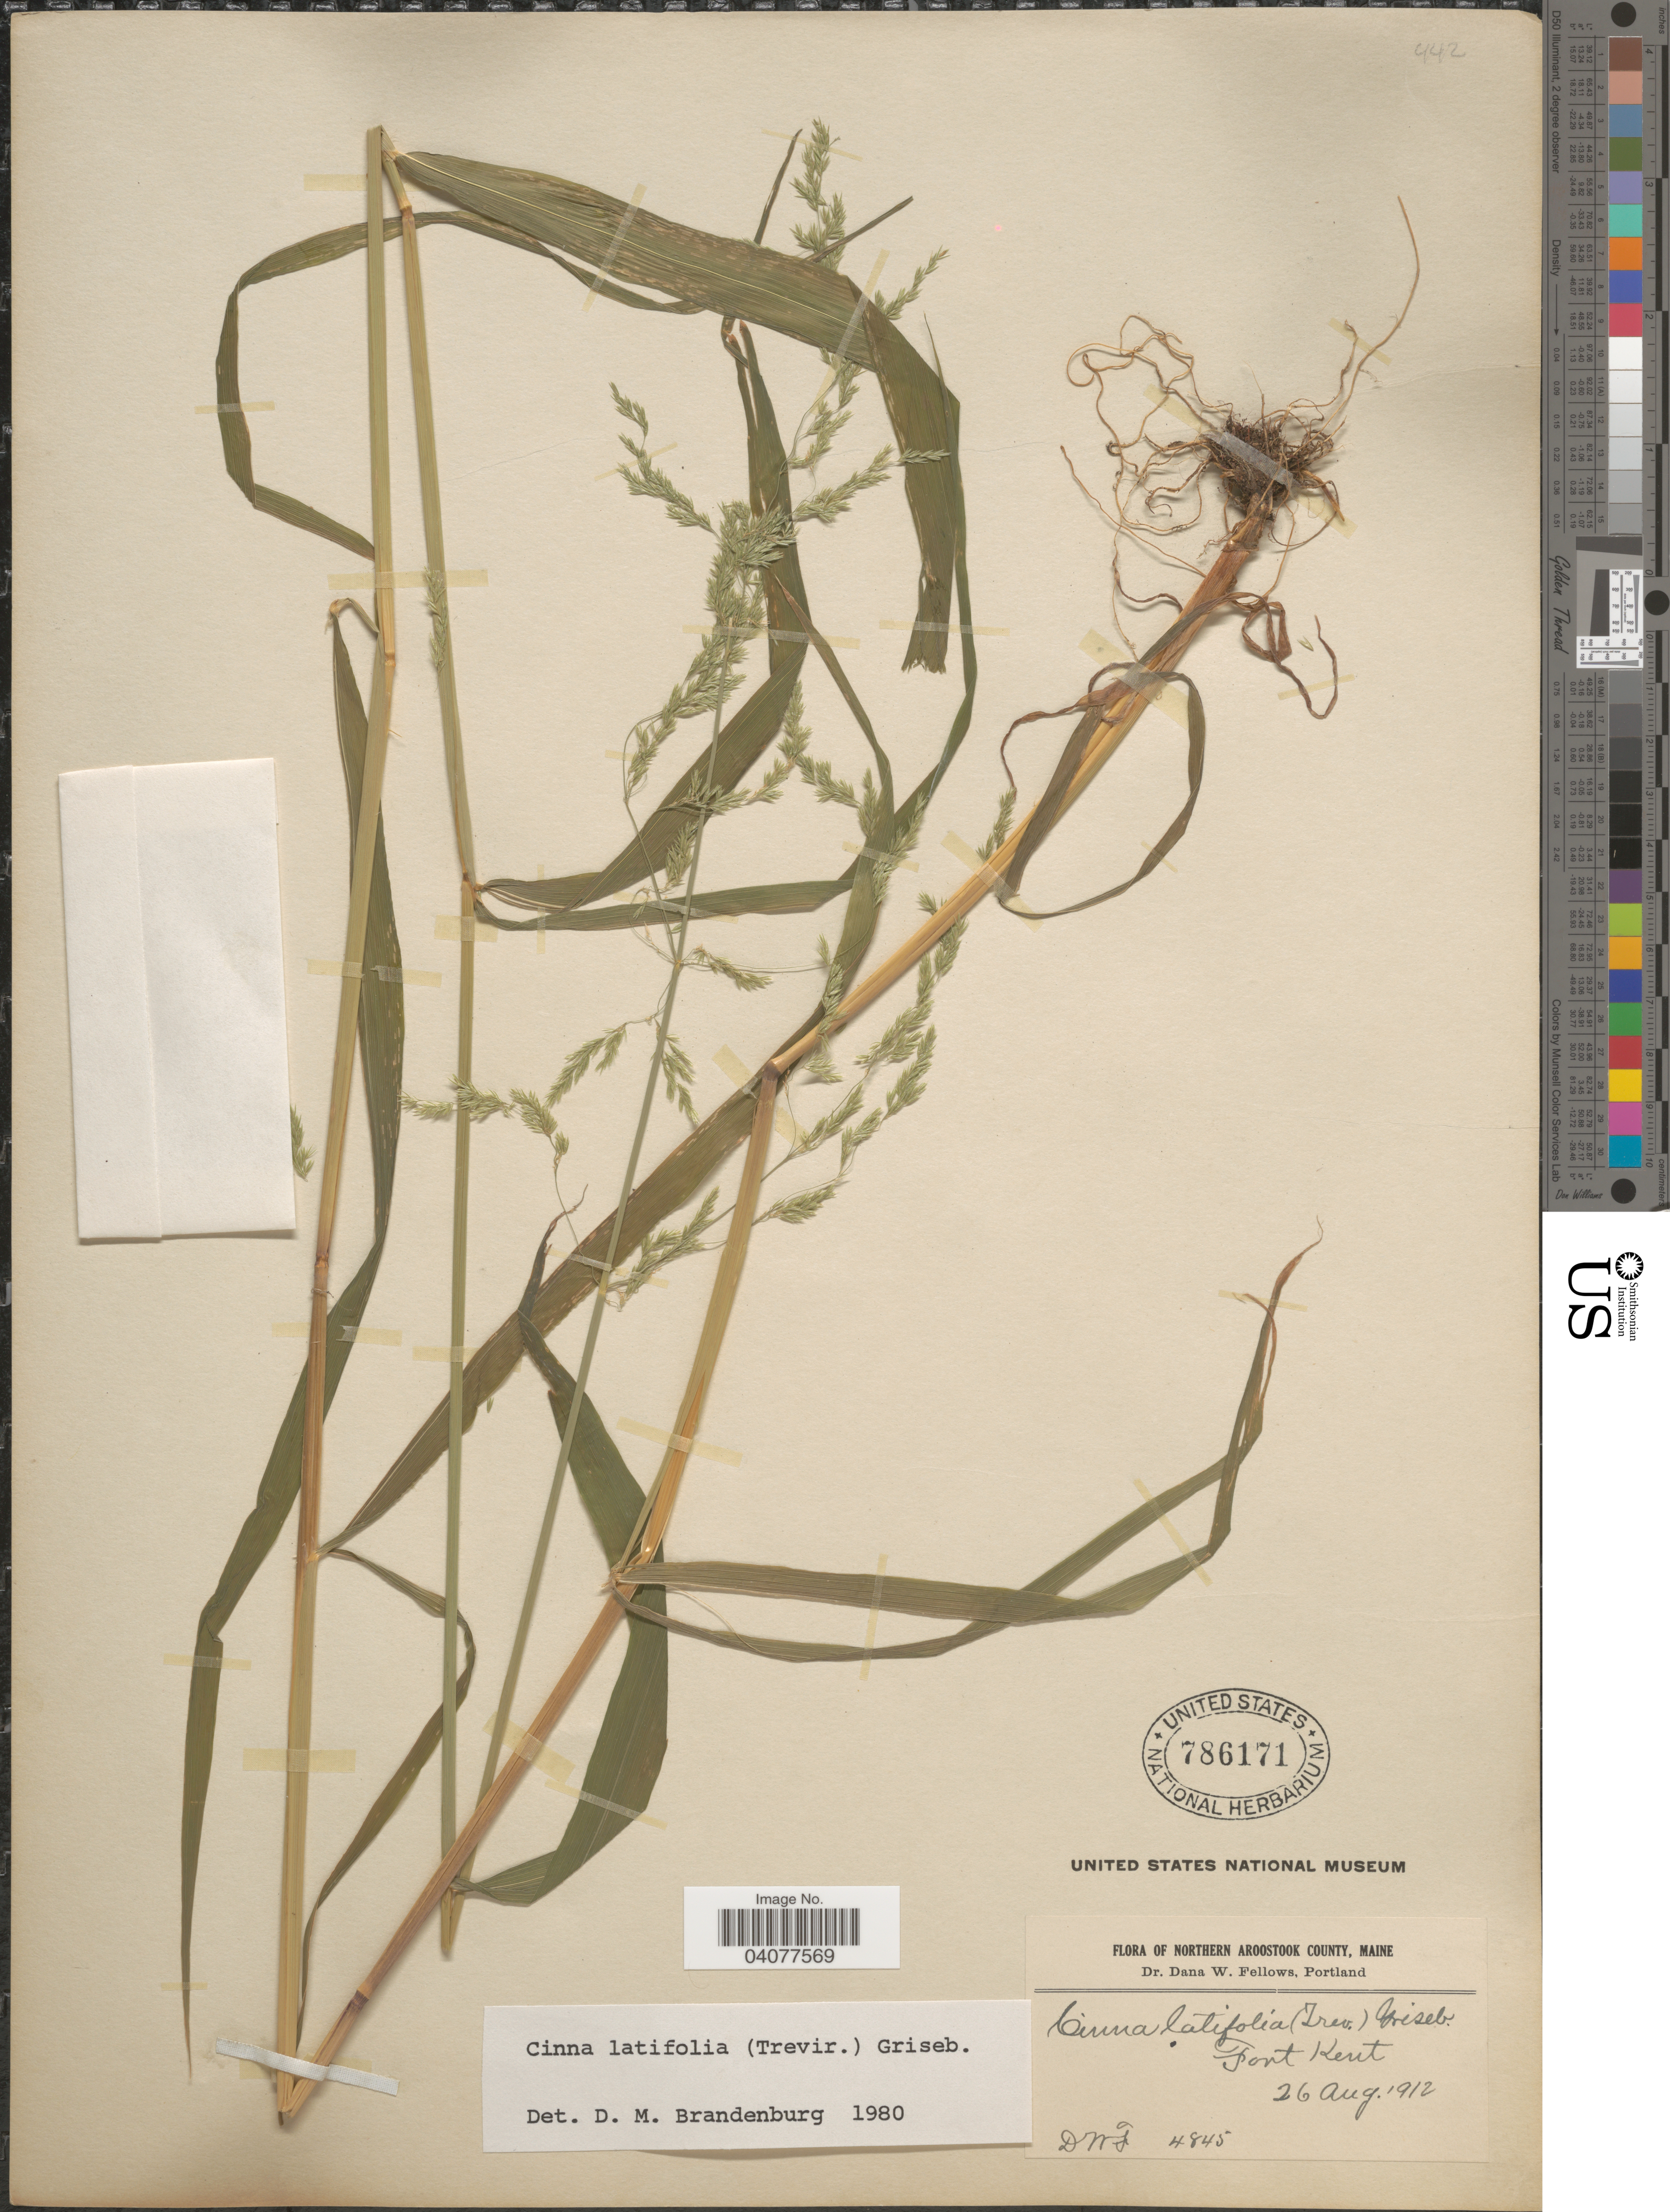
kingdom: Plantae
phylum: Tracheophyta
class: Liliopsida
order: Poales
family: Poaceae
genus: Cinna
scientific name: Cinna latifolia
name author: (Trevir. ex Goeppert) Griseb.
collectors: D. W. Fellows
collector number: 4845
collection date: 1912-08-26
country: United States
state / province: Maine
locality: Northern Aroostook County. Fort Kent.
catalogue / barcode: US 786171